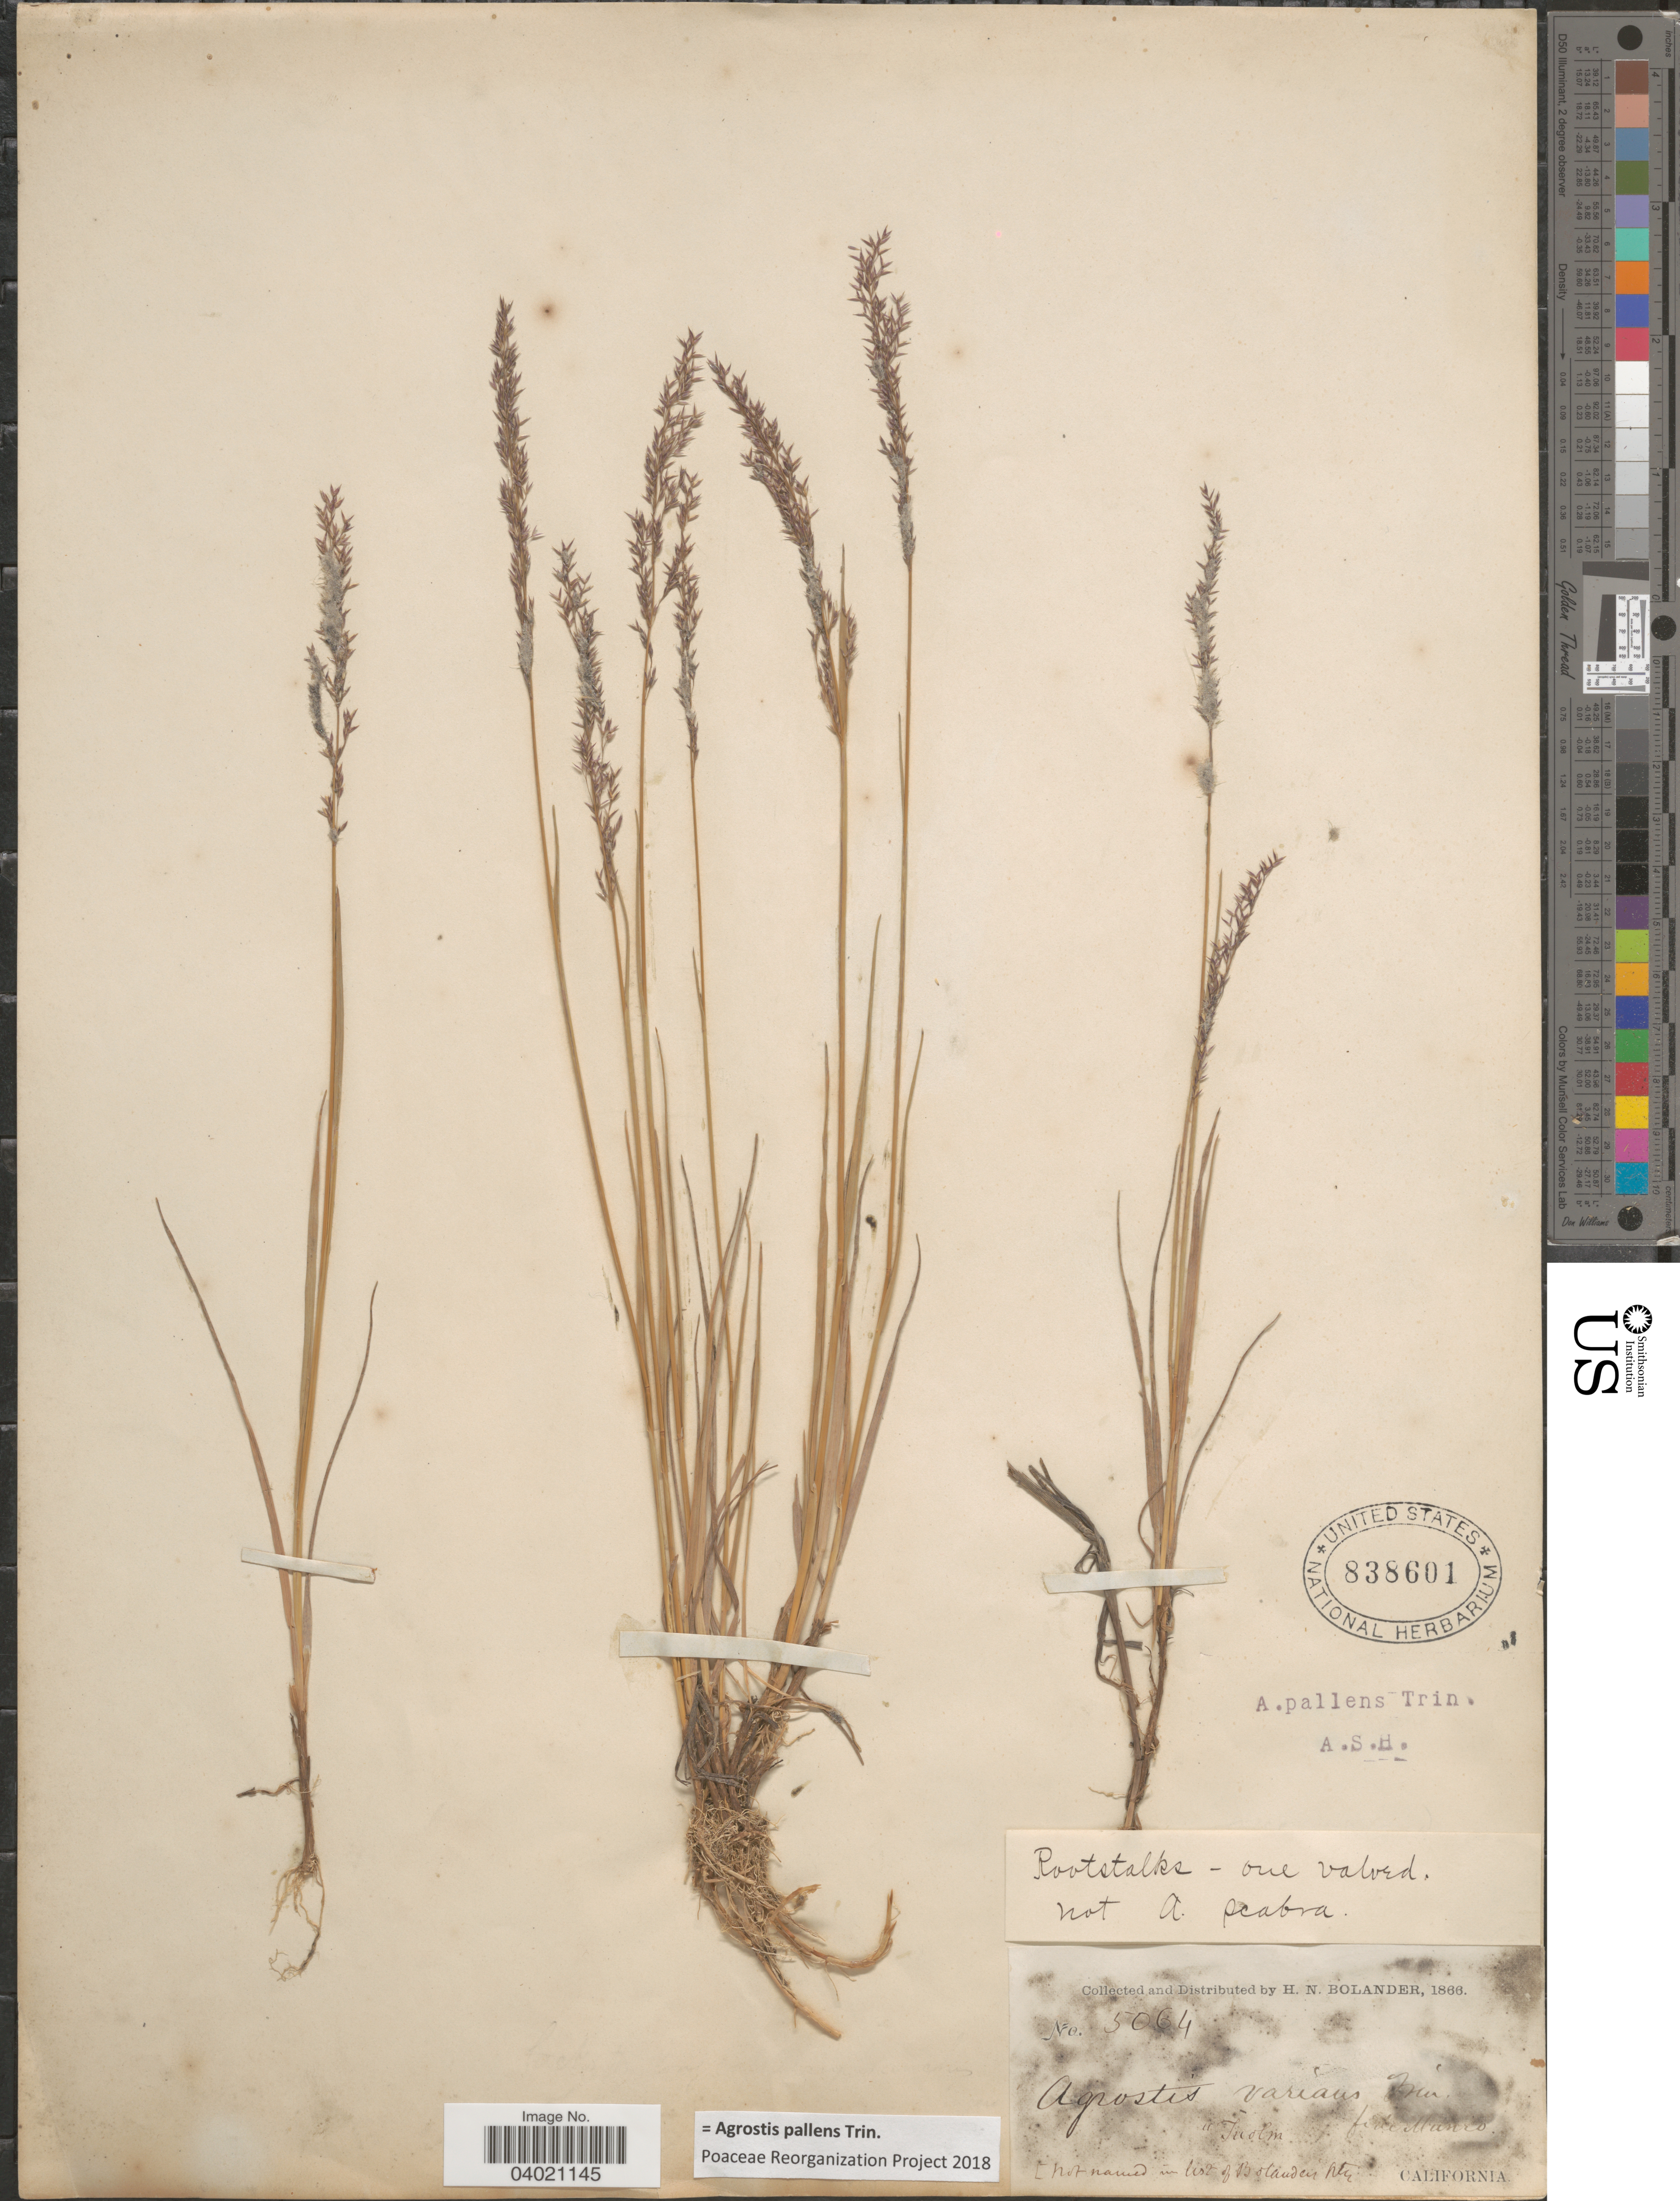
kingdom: Plantae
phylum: Tracheophyta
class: Liliopsida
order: Poales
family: Poaceae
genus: Agrostis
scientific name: Agrostis pallens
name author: Trin.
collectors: H. Bolander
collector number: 5064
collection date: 1866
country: United States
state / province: California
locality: Tuolm.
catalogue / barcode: US 838601